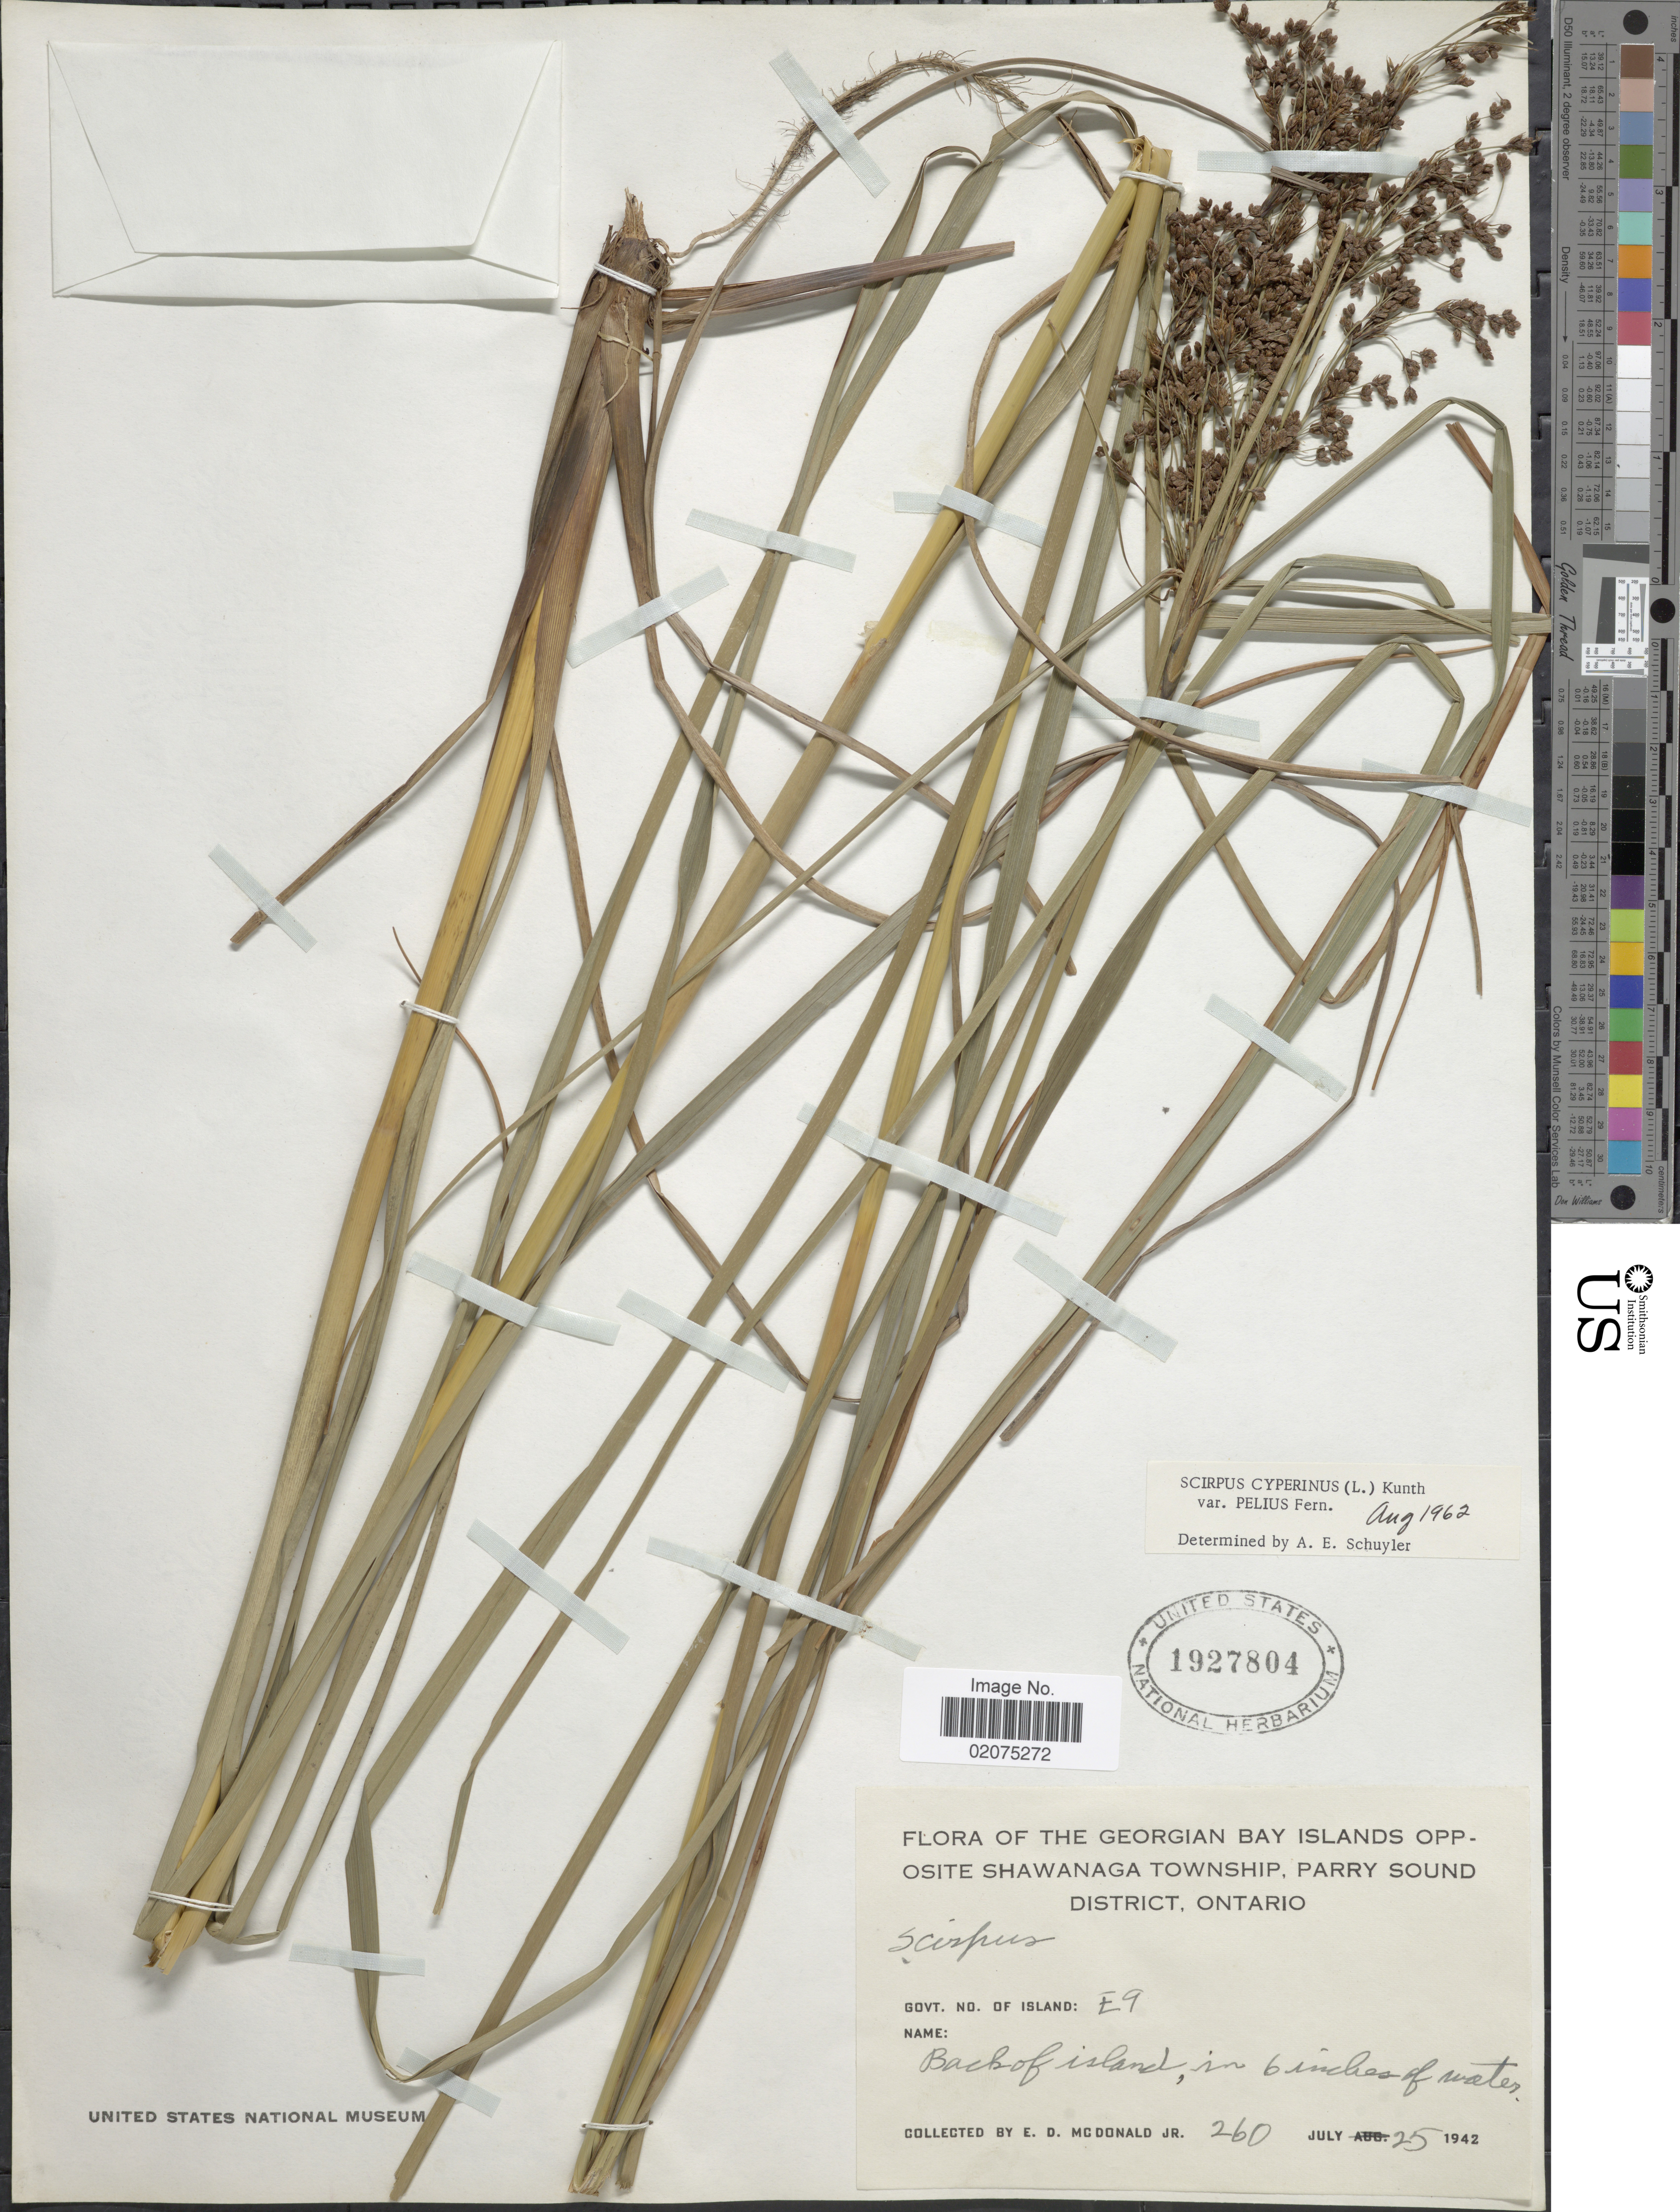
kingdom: Plantae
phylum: Tracheophyta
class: Liliopsida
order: Poales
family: Cyperaceae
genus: Scirpus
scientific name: Scirpus cyperinus var. pelius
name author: Fernald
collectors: E. D. McDonald Jr.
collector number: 260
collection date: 1942-07-25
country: Canada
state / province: Ontario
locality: The Georgian Bay Islands Opposite Shawanaga Township, Parry Sound District, E9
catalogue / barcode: US 1927804